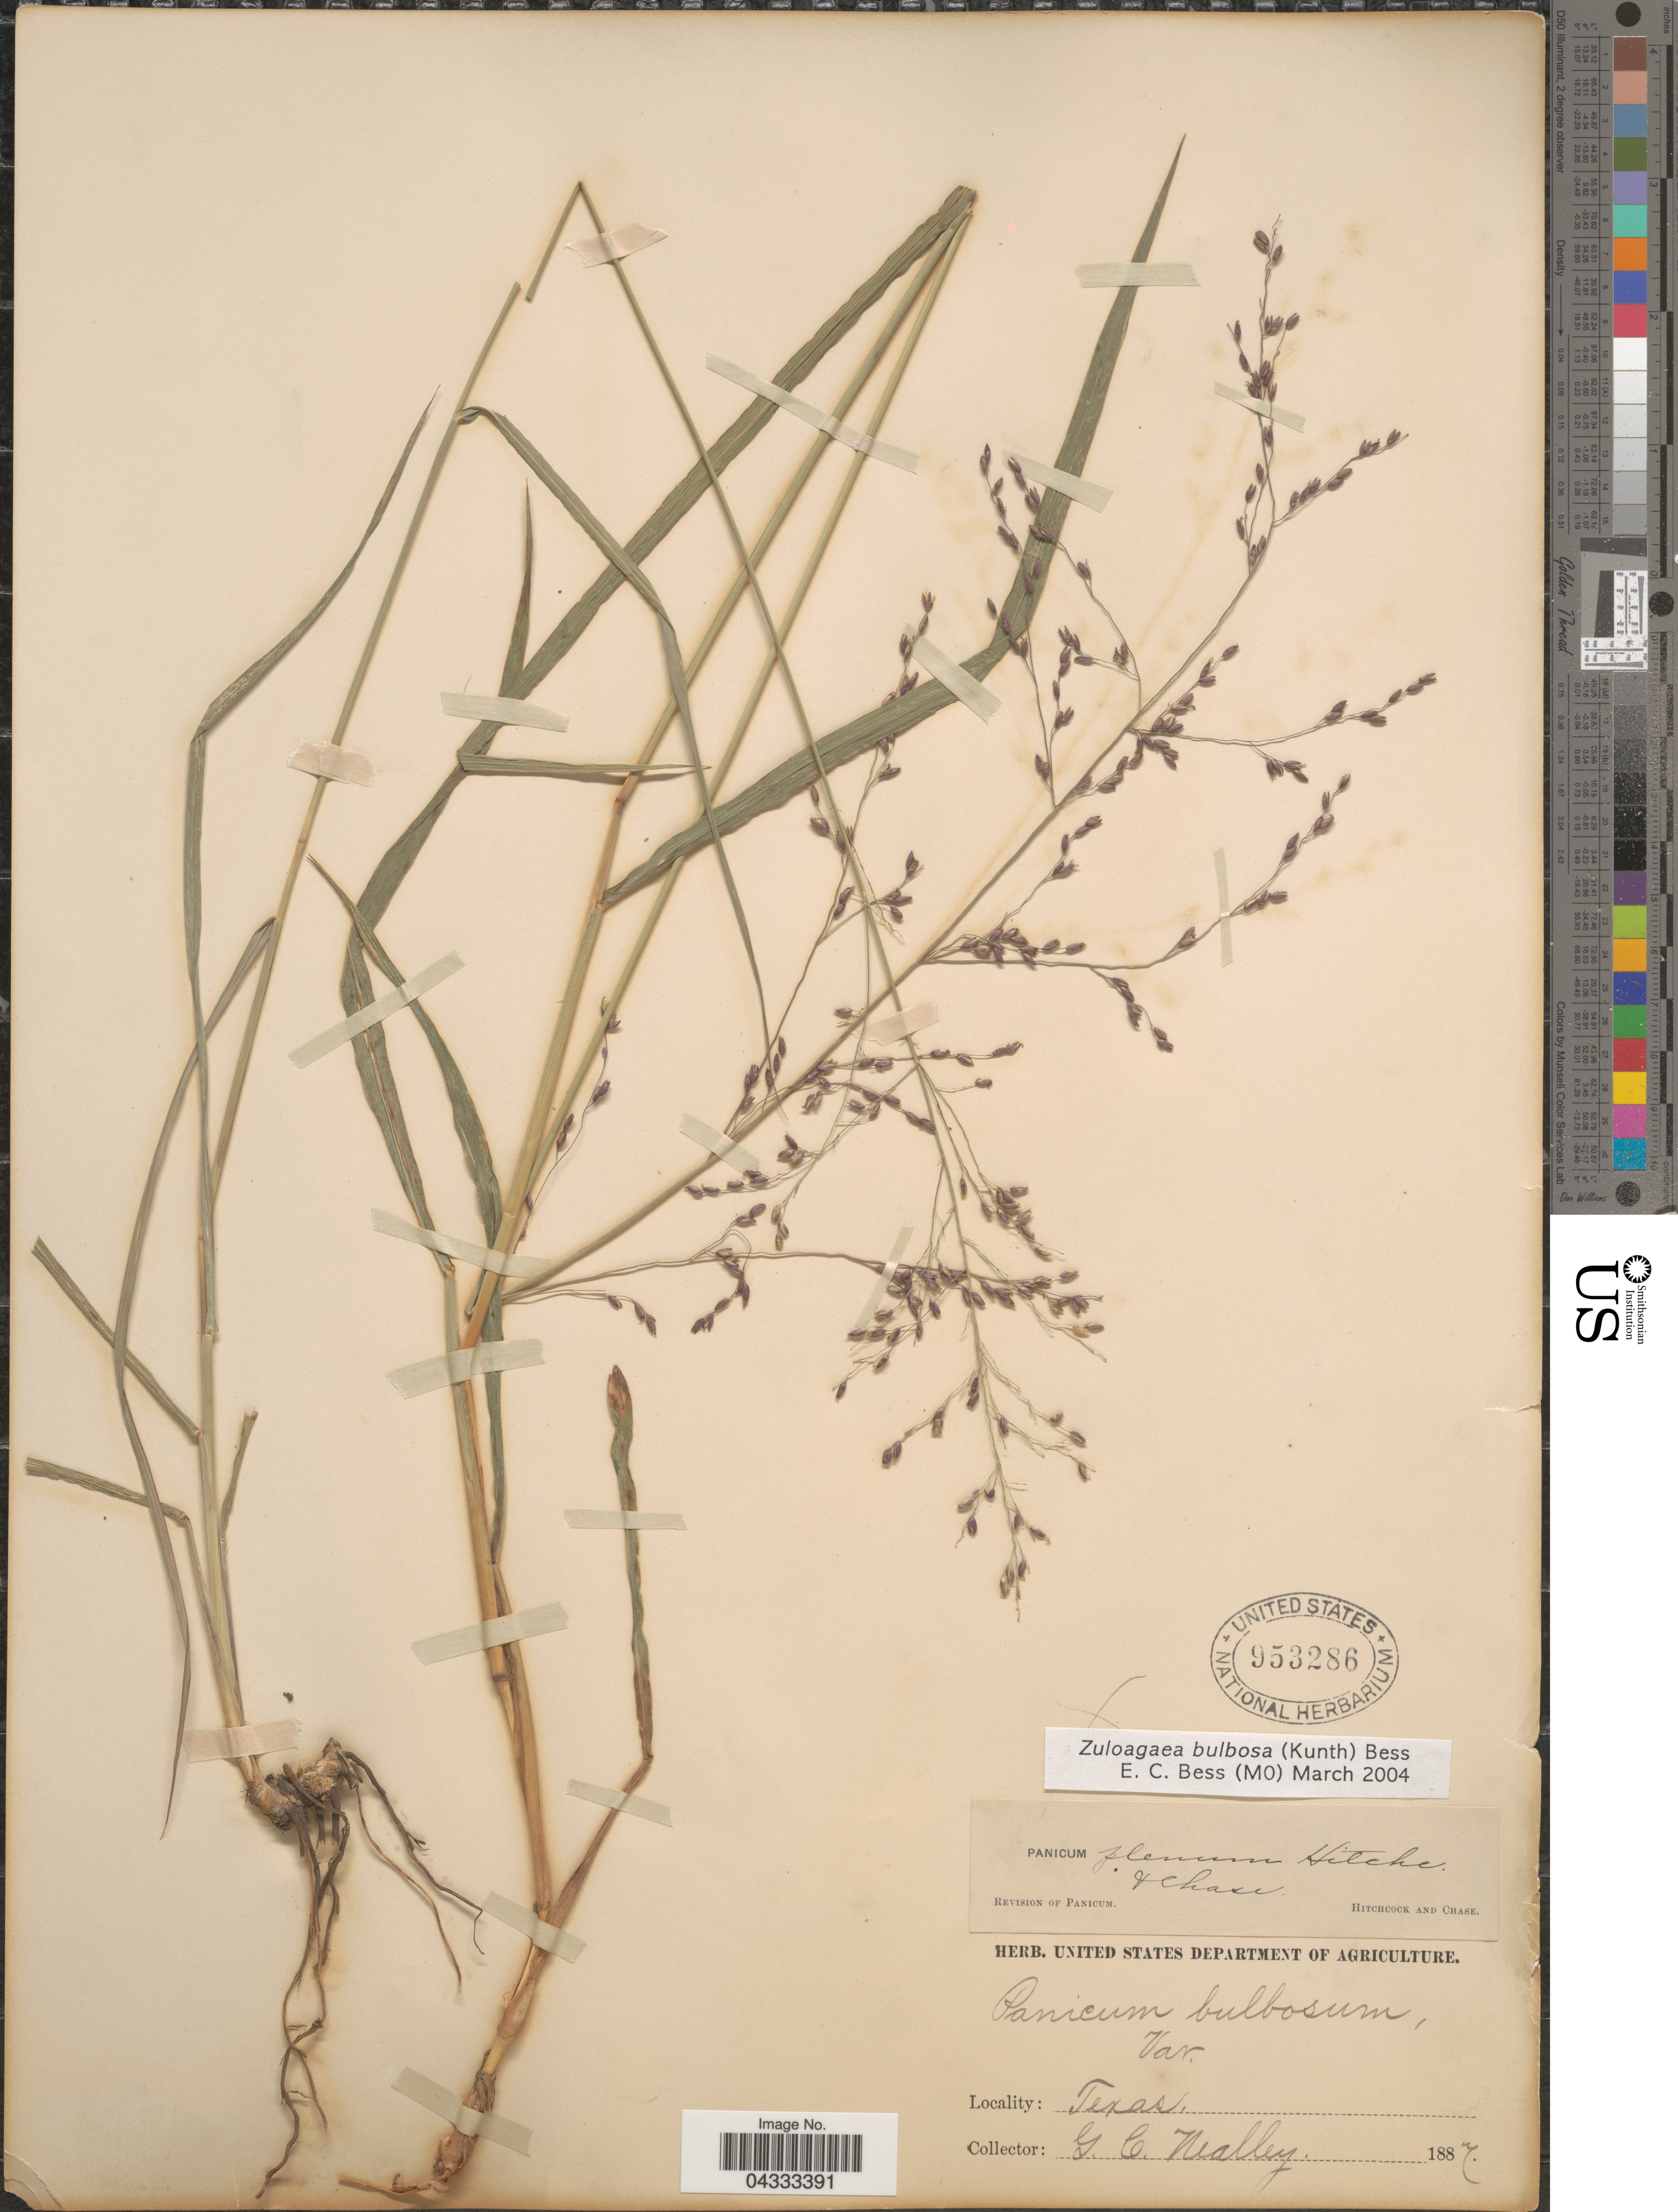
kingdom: Plantae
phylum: Tracheophyta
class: Liliopsida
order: Poales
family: Poaceae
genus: Zuloagaea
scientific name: Zuloagaea bulbosa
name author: (Kunth) E. Bess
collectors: G. C. Nealley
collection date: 1887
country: United States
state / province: Texas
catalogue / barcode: US 953286